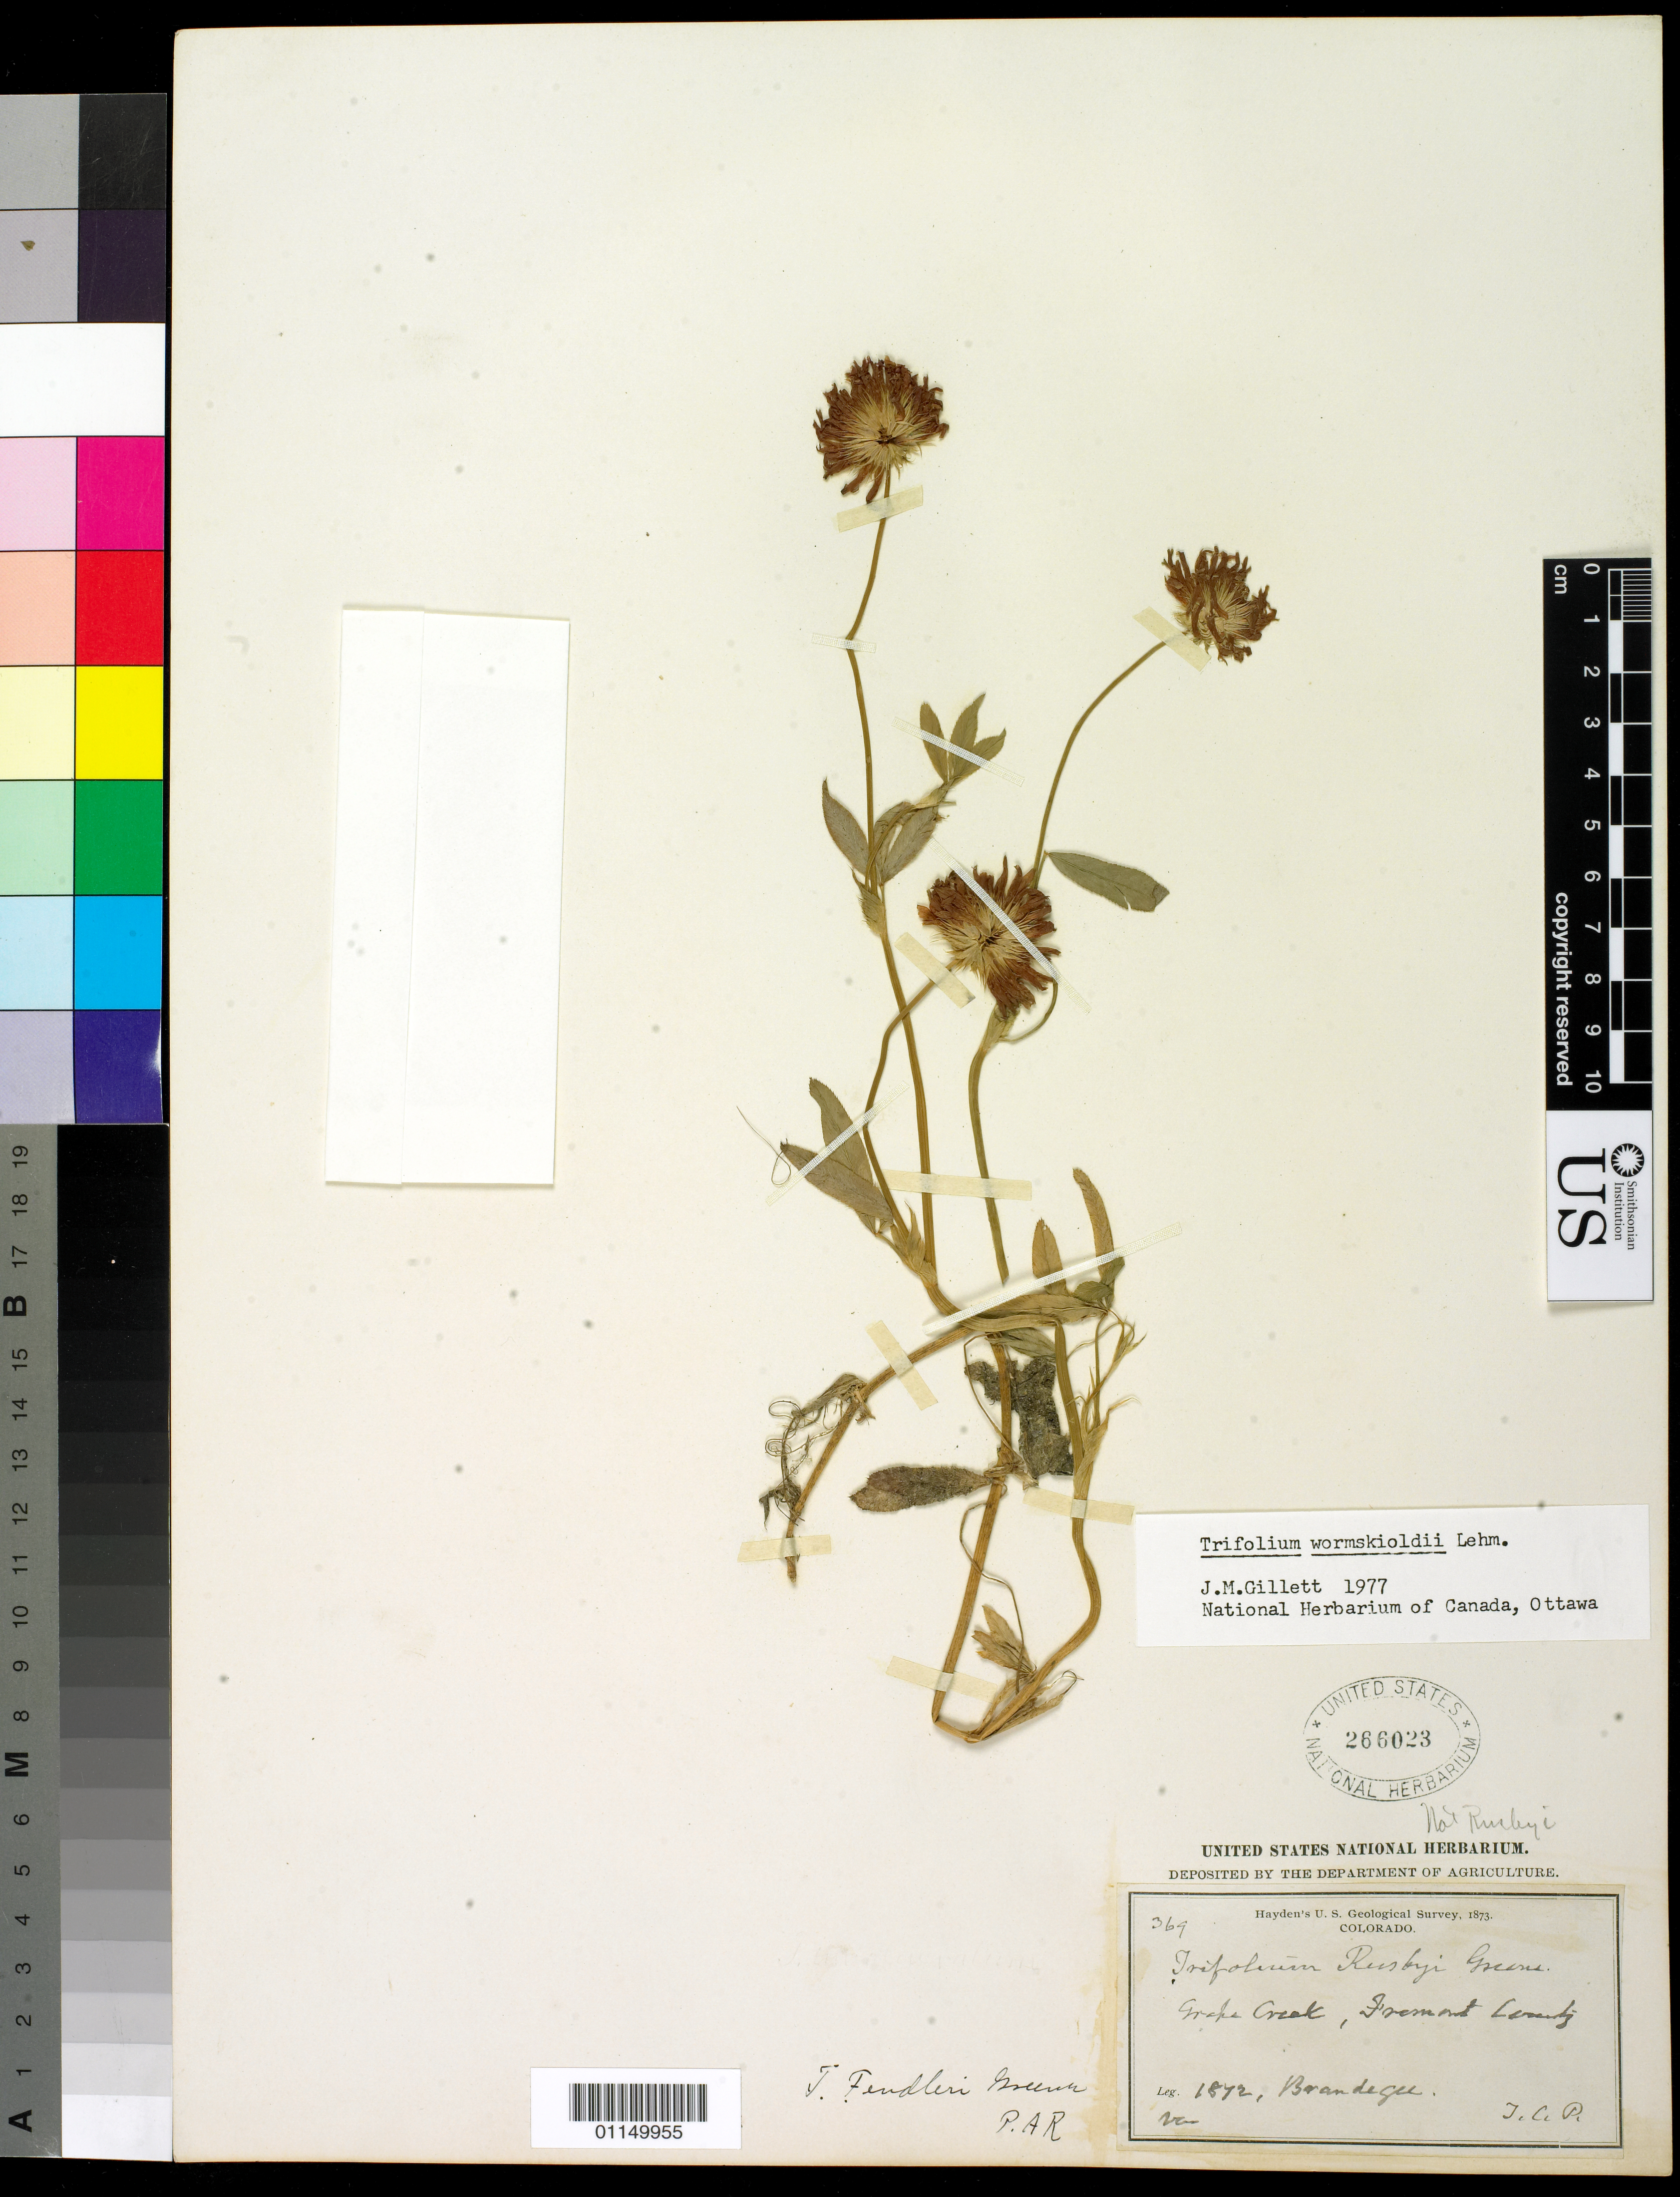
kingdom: Plantae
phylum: Tracheophyta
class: Magnoliopsida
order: Fabales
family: Fabaceae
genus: Trifolium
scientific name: Trifolium wormskioldii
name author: Lehm.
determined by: Gillett, J. M.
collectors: -- Brandegee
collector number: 369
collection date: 1872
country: United States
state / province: Colorado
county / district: Fremont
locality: Grape Creek.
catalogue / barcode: US 266023